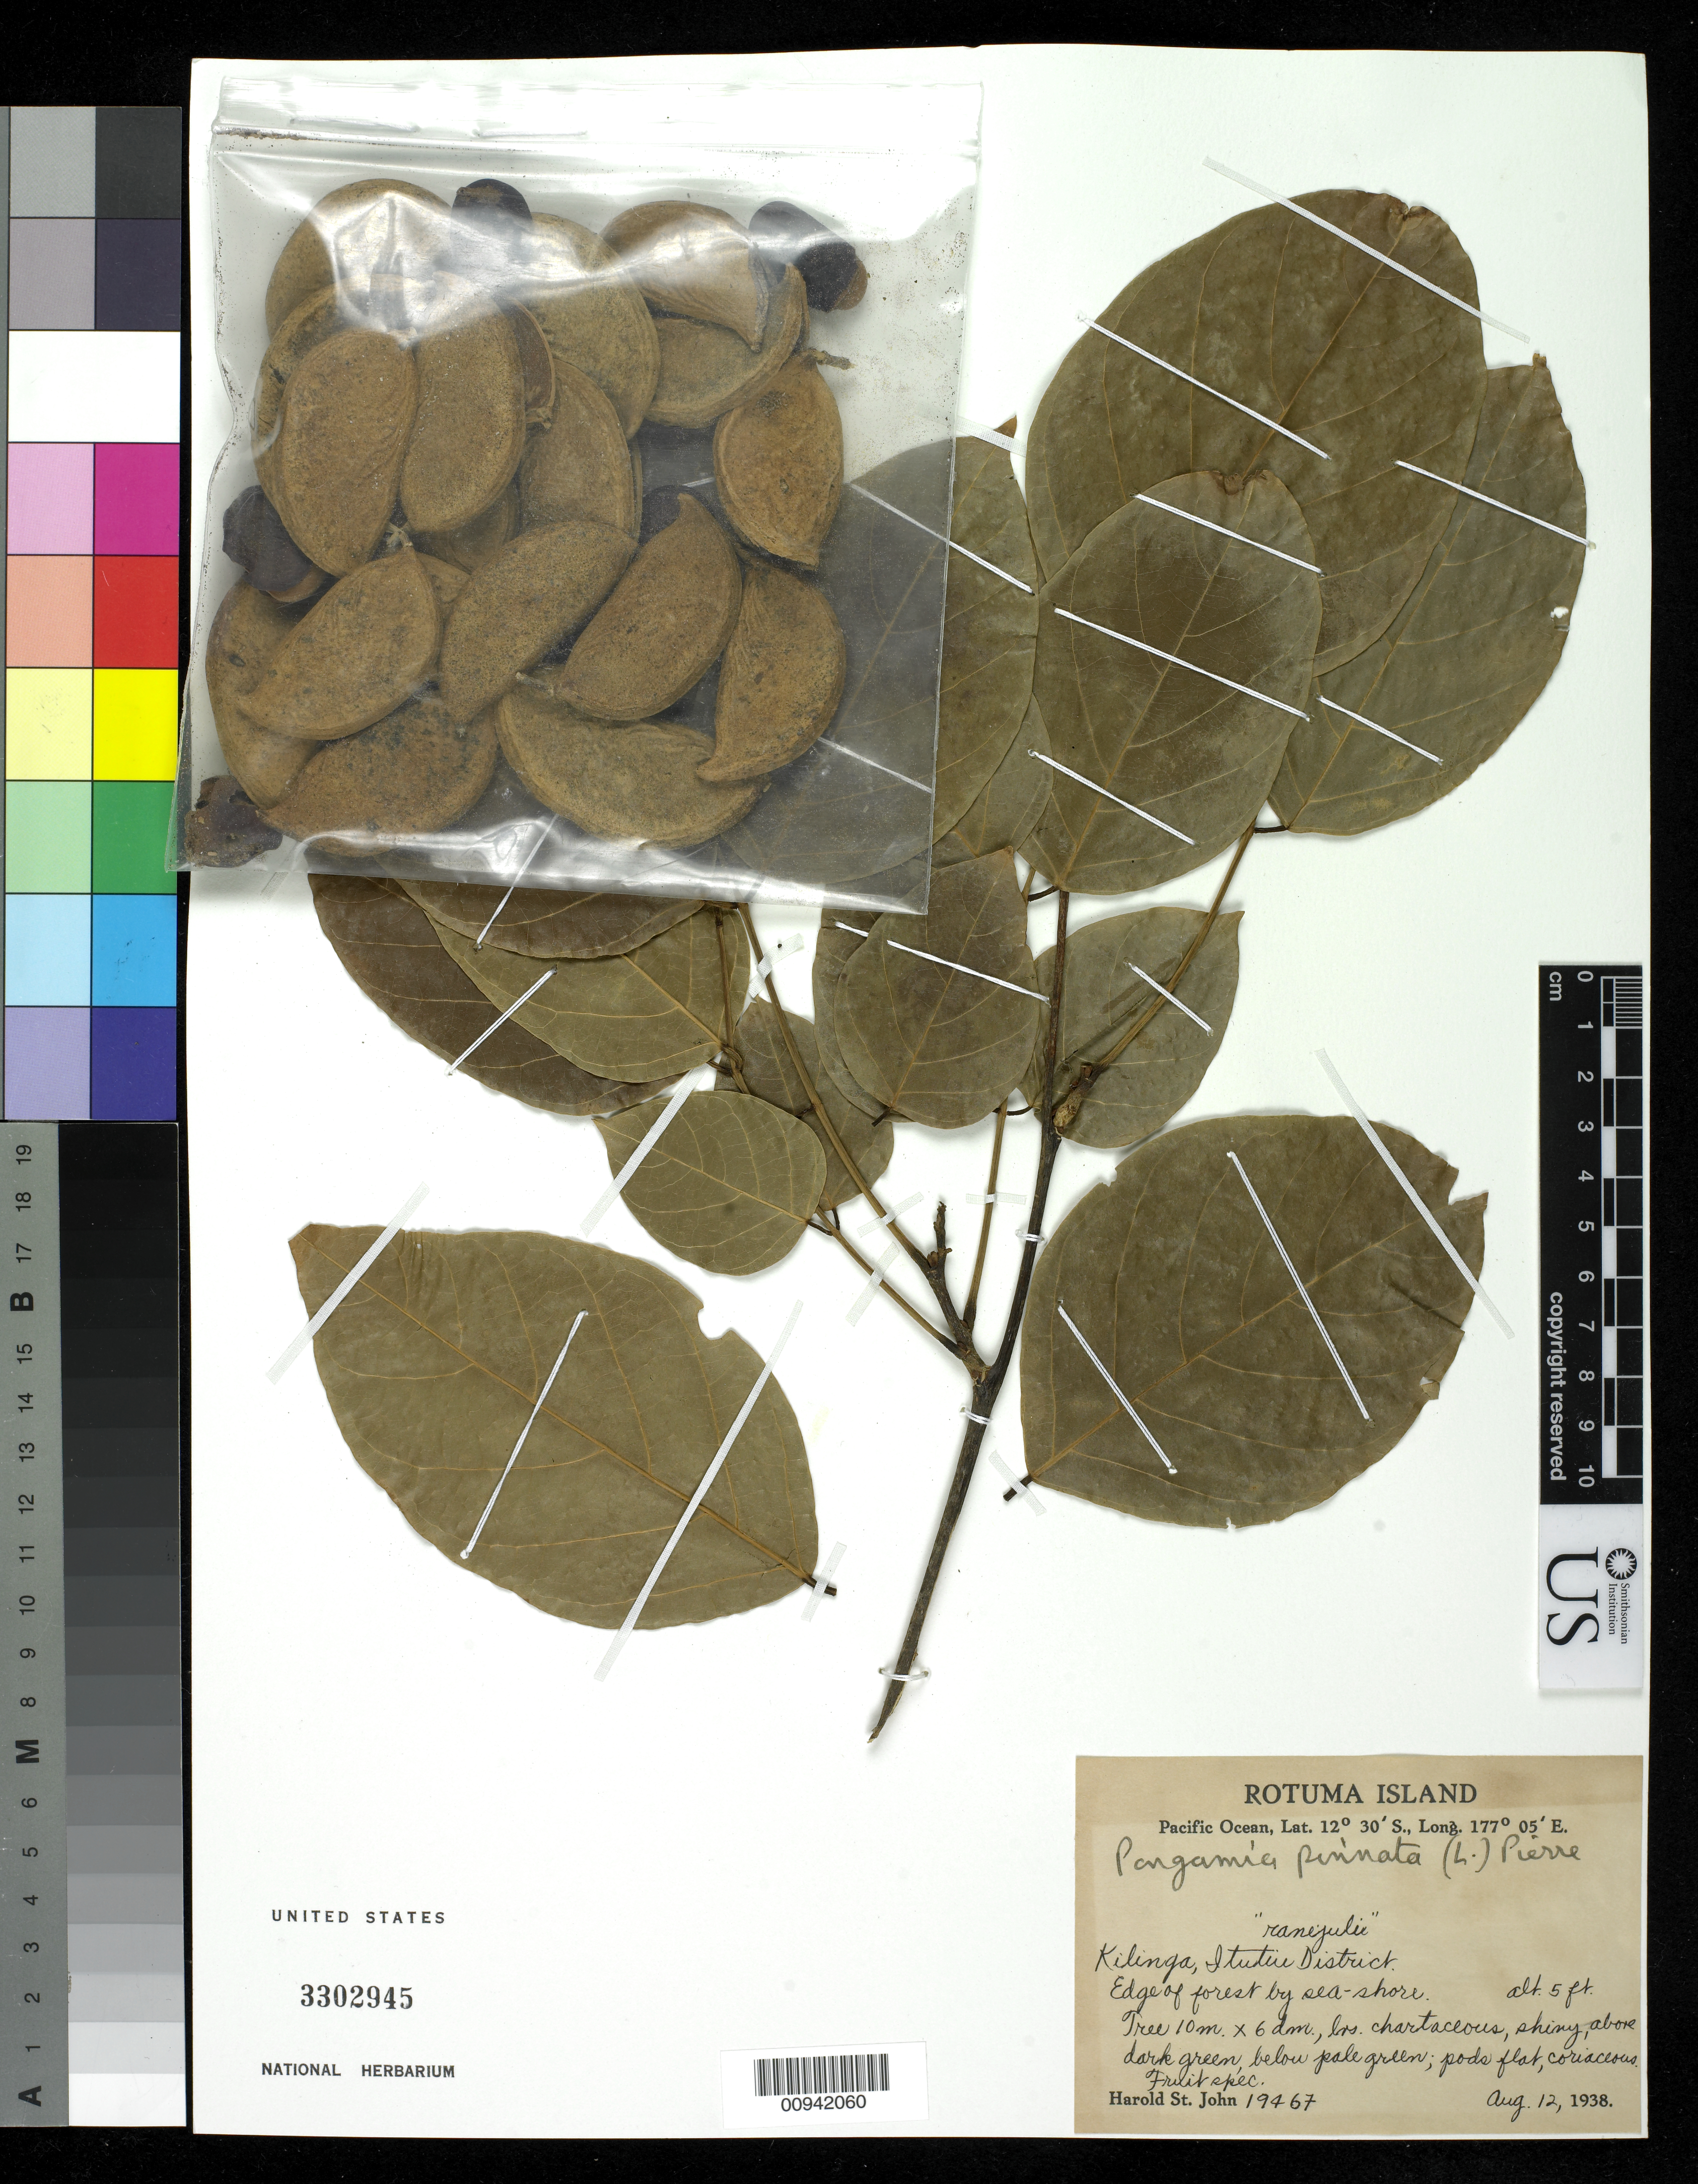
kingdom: Plantae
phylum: Tracheophyta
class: Magnoliopsida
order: Fabales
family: Fabaceae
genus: Millettia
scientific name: Millettia pinnata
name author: (L.) Panigrahi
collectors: H. St. John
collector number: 19767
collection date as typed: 12 Aug 1938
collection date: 1938-08-12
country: Fiji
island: Rotuma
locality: Kilinga, Itutiu District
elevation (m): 2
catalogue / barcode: US 3302945